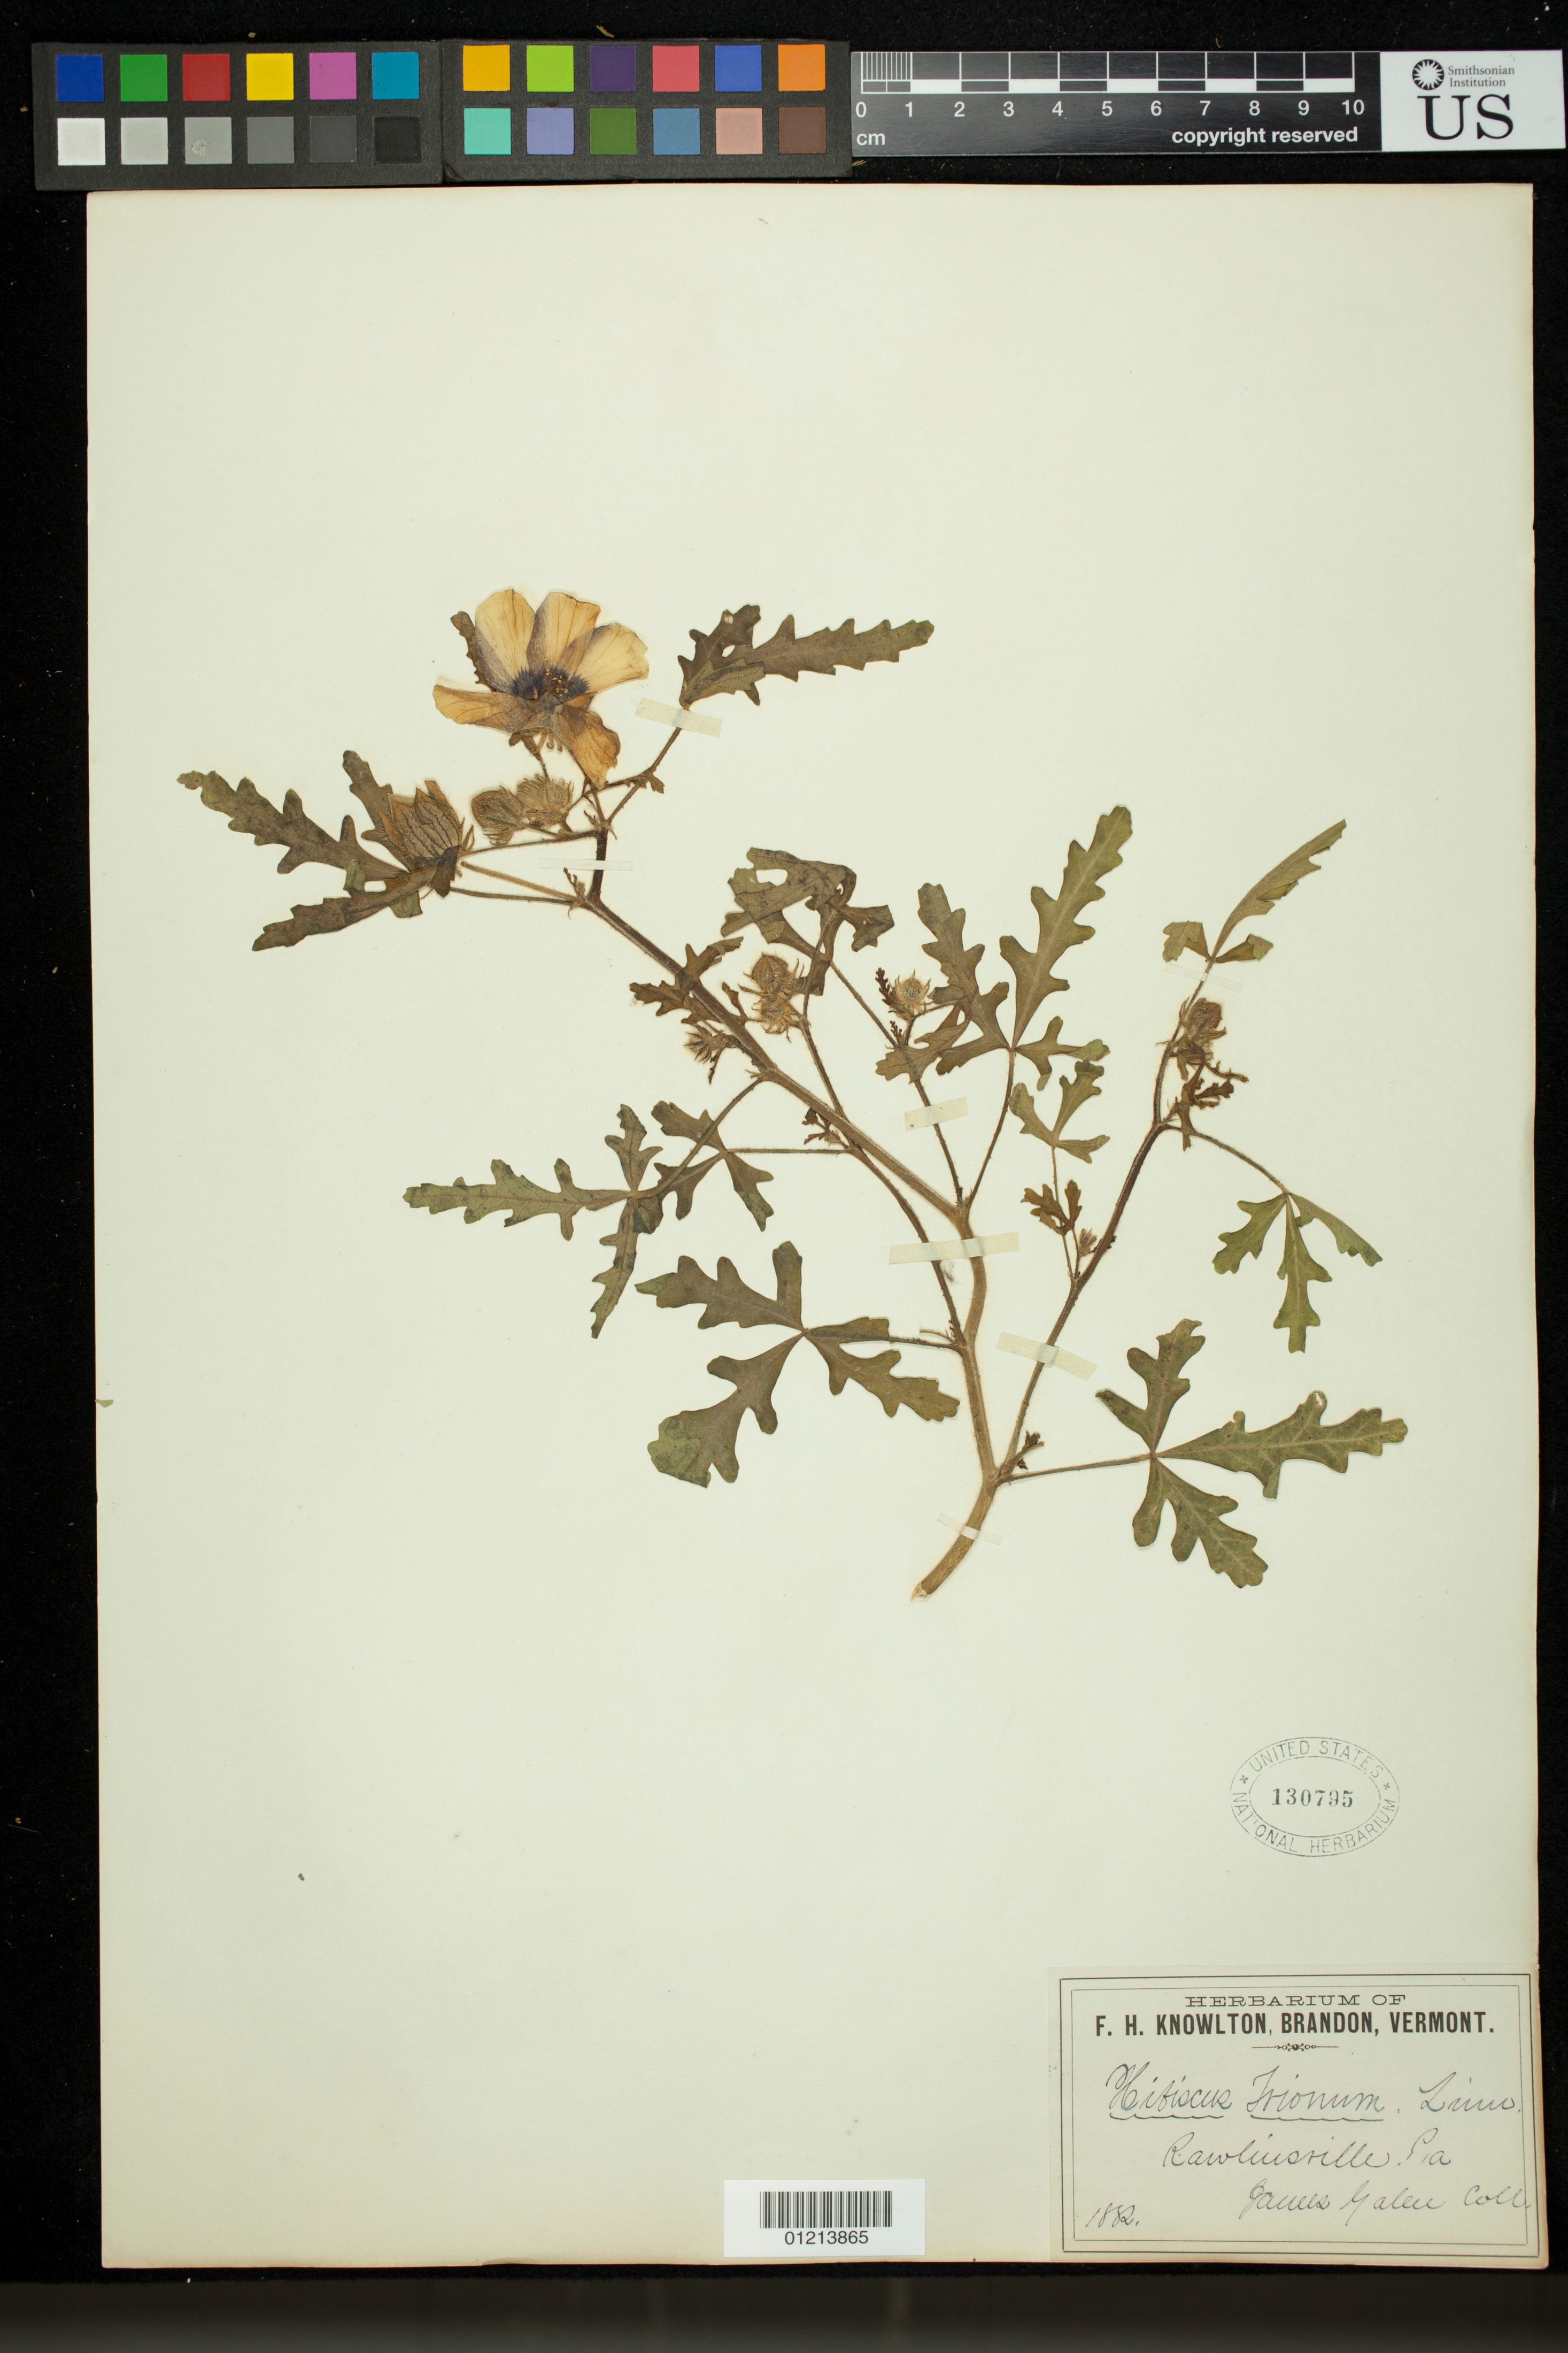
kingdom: Plantae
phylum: Tracheophyta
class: Magnoliopsida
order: Malvales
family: Malvaceae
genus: Hibiscus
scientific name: Hibiscus trionum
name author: L.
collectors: J. Galen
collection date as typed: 1882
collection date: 1882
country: United States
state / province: Pennsylvania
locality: Rawlinsville, Pa.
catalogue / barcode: US 130795